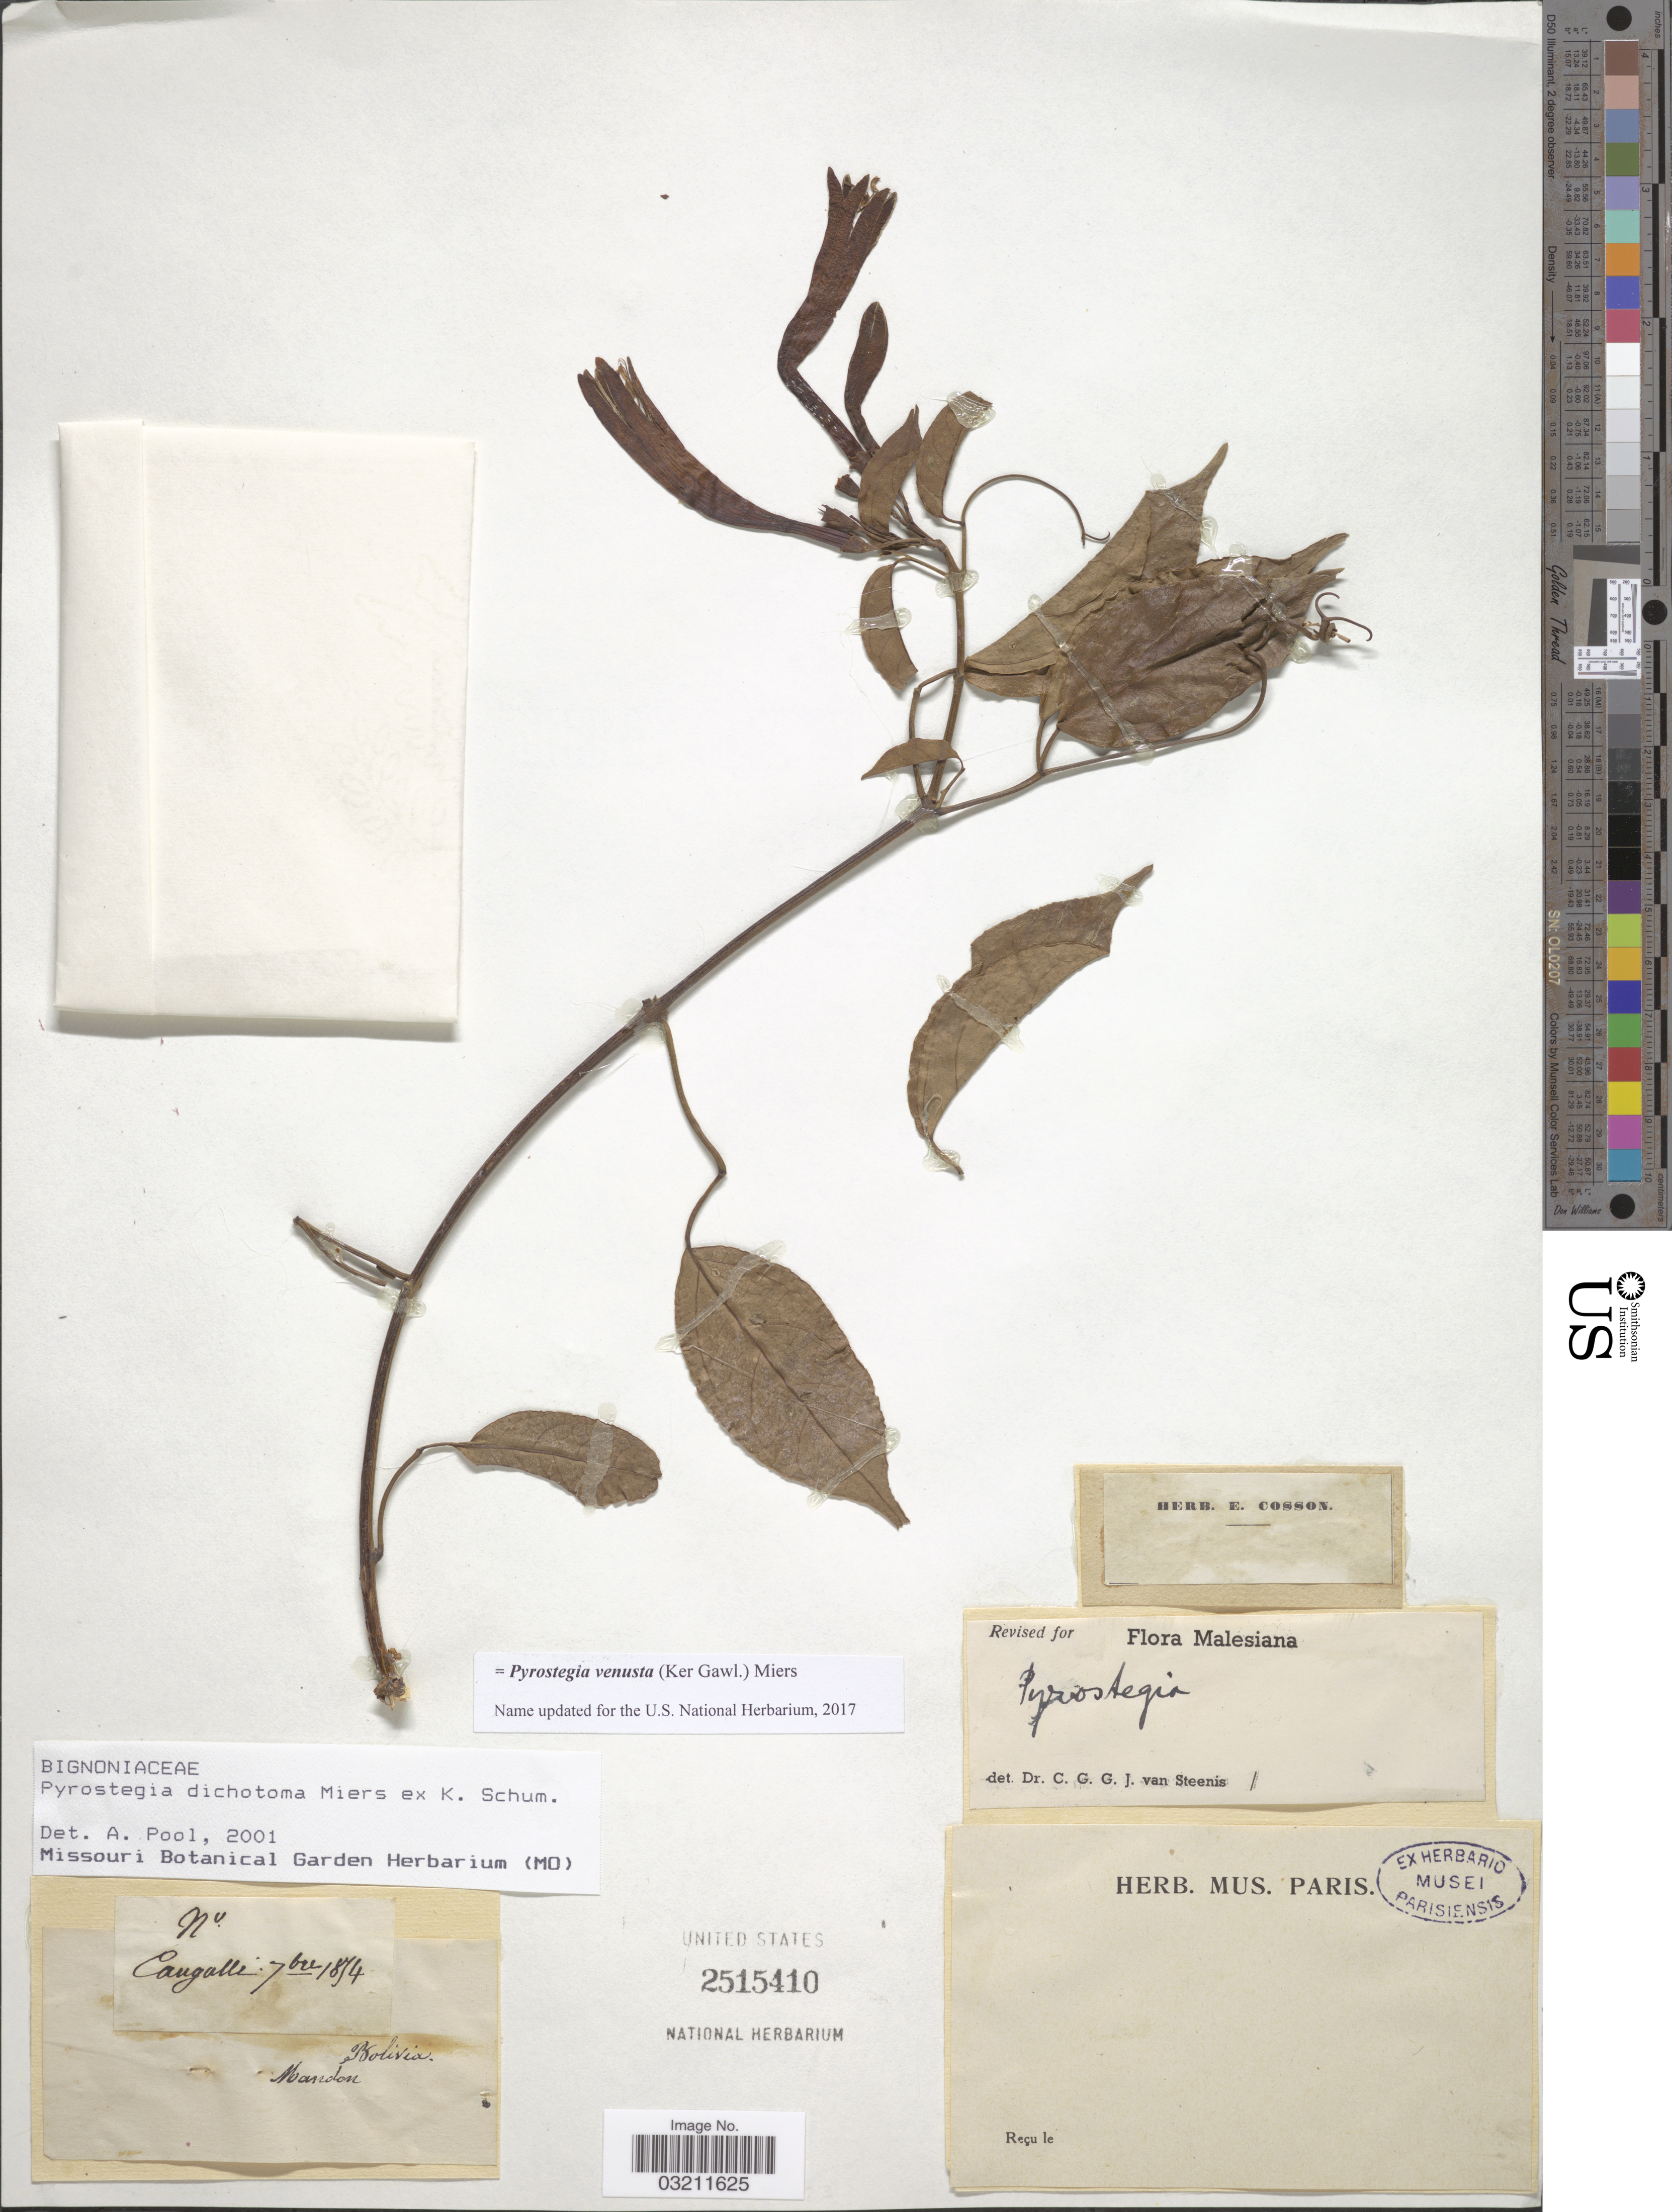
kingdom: Plantae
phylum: Tracheophyta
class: Magnoliopsida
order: Lamiales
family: Bignoniaceae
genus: Pyrostegia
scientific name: Pyrostegia venusta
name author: (Ker Gawl.) Miers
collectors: Mandon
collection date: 1854-09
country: Bolivia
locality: Caugalle.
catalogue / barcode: US 2515410